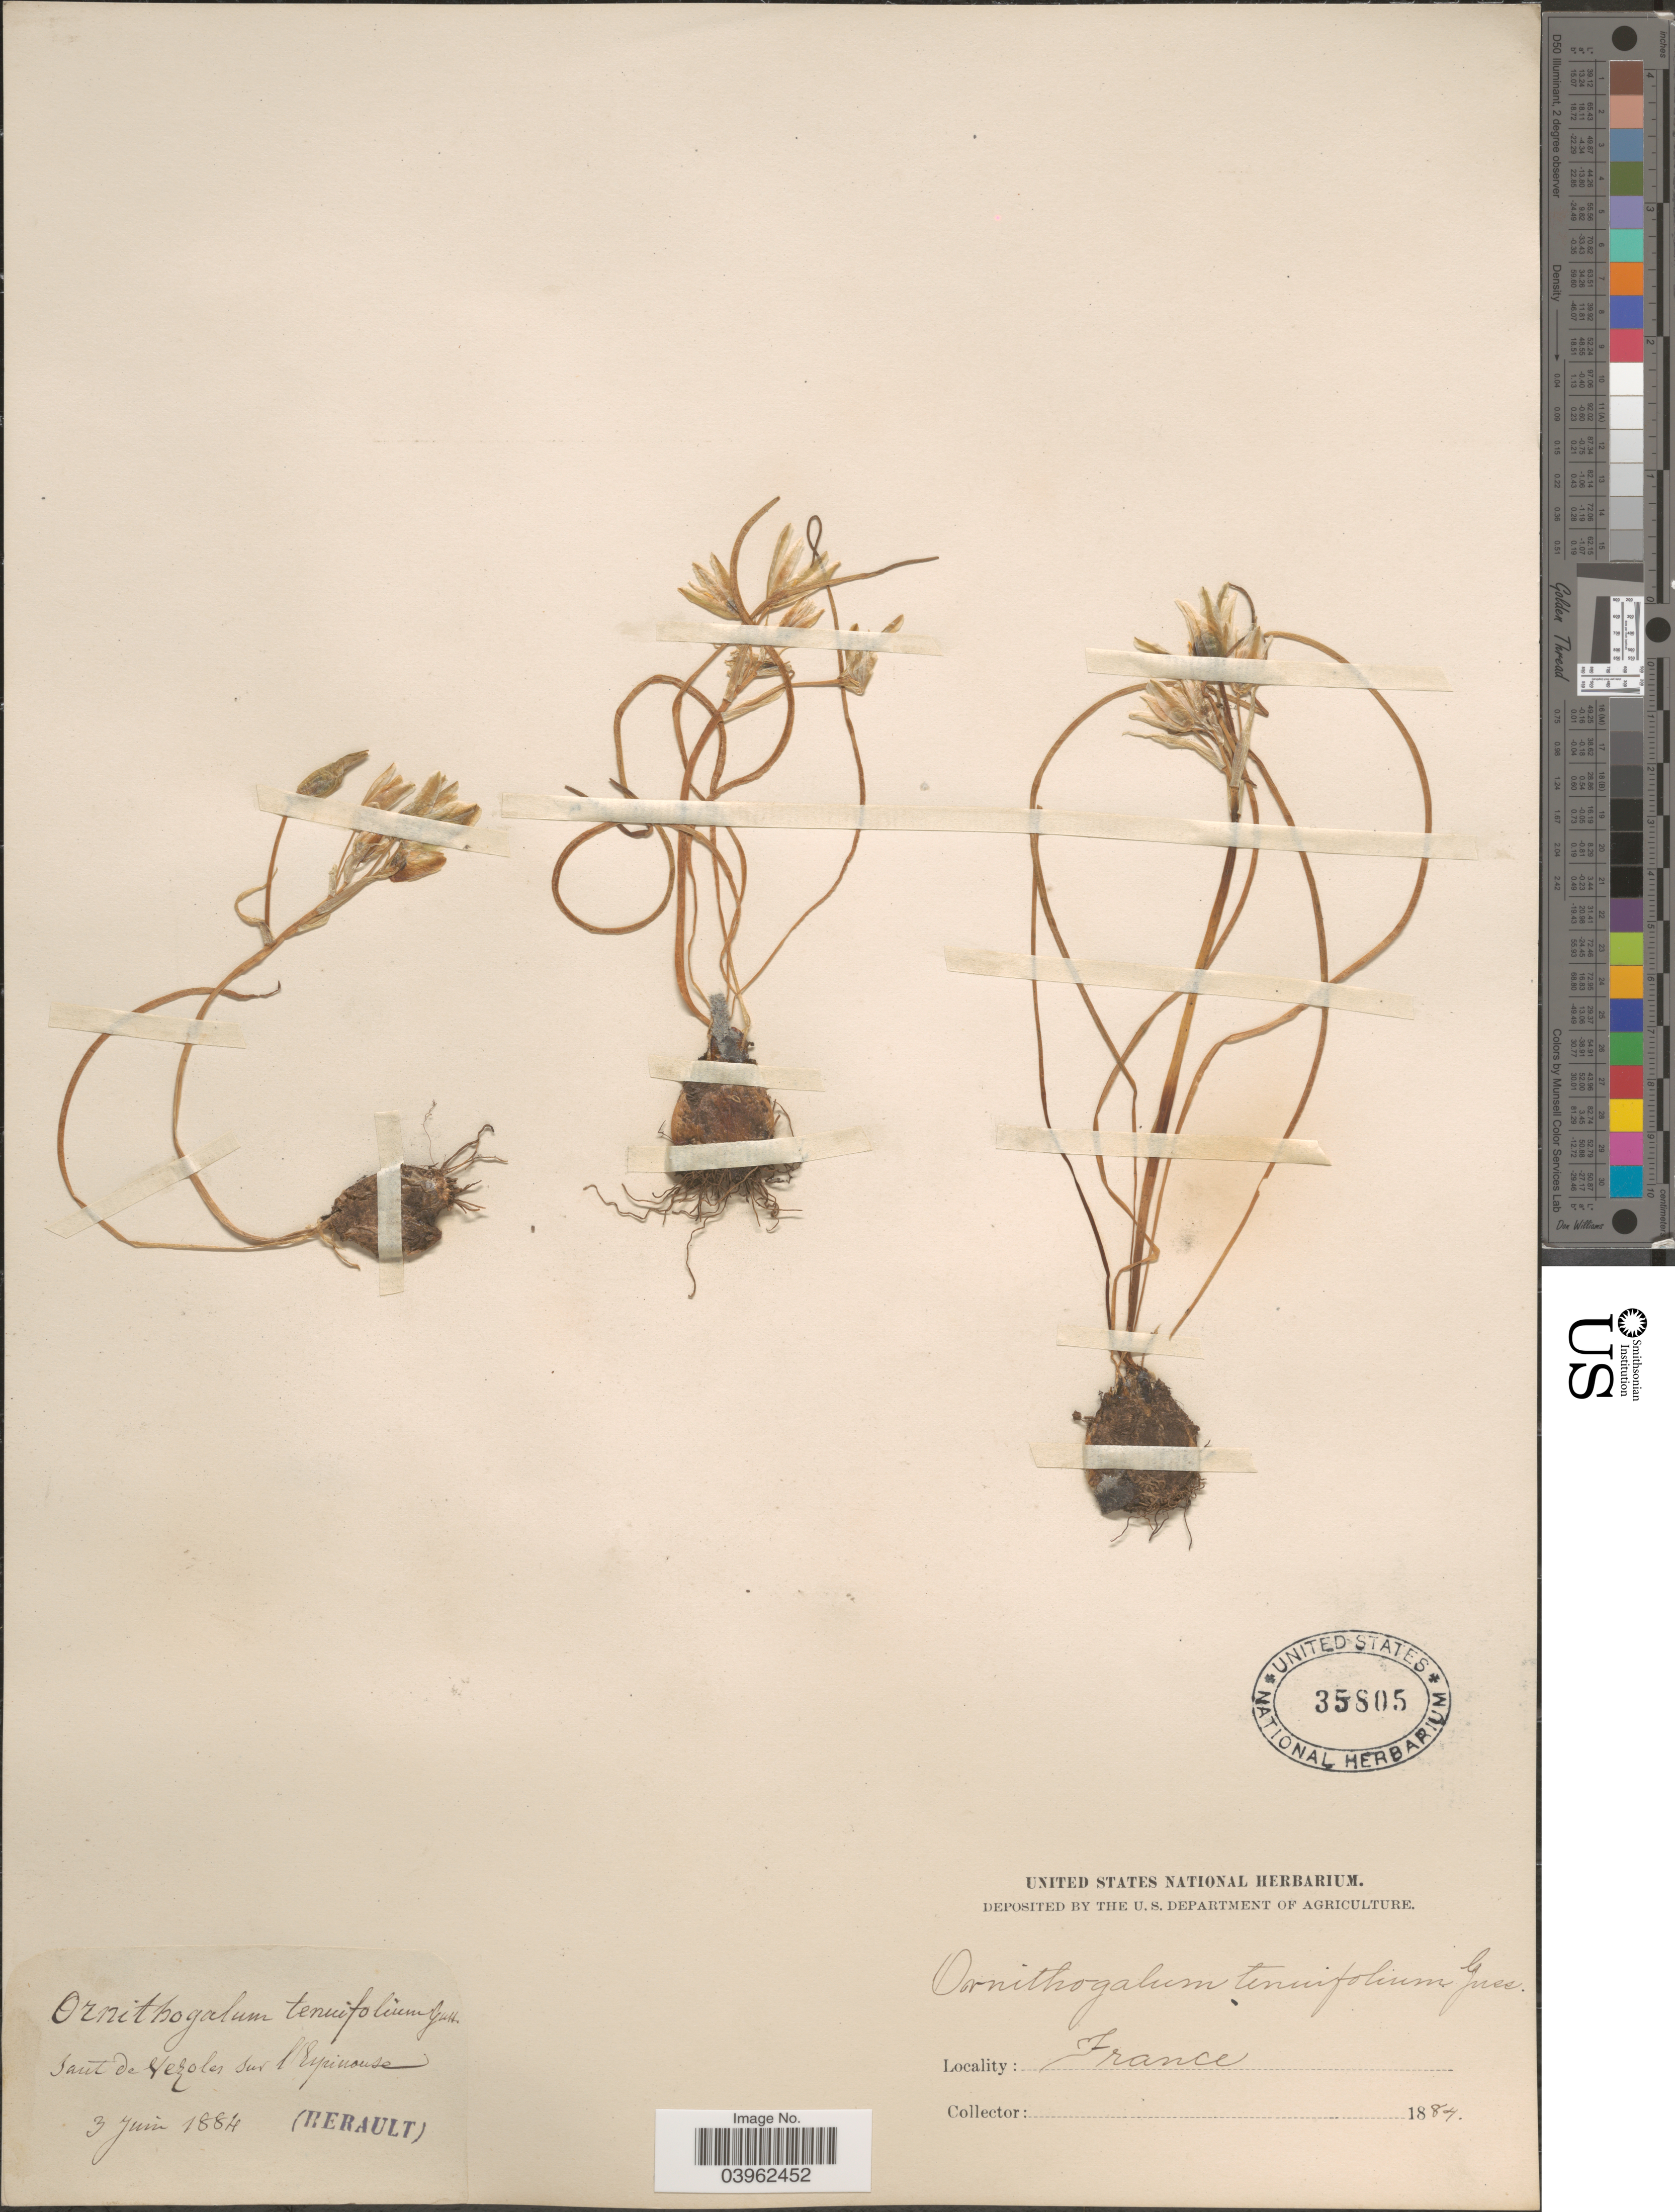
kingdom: Plantae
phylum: Tracheophyta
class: Liliopsida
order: Asparagales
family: Asparagaceae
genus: Ornithogalum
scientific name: Ornithogalum tenuifolium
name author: F. Delaroche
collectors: -. Herault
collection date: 1884-06-03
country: France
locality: Saut de Vezoles sur l'Espinouse.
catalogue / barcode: US 35805